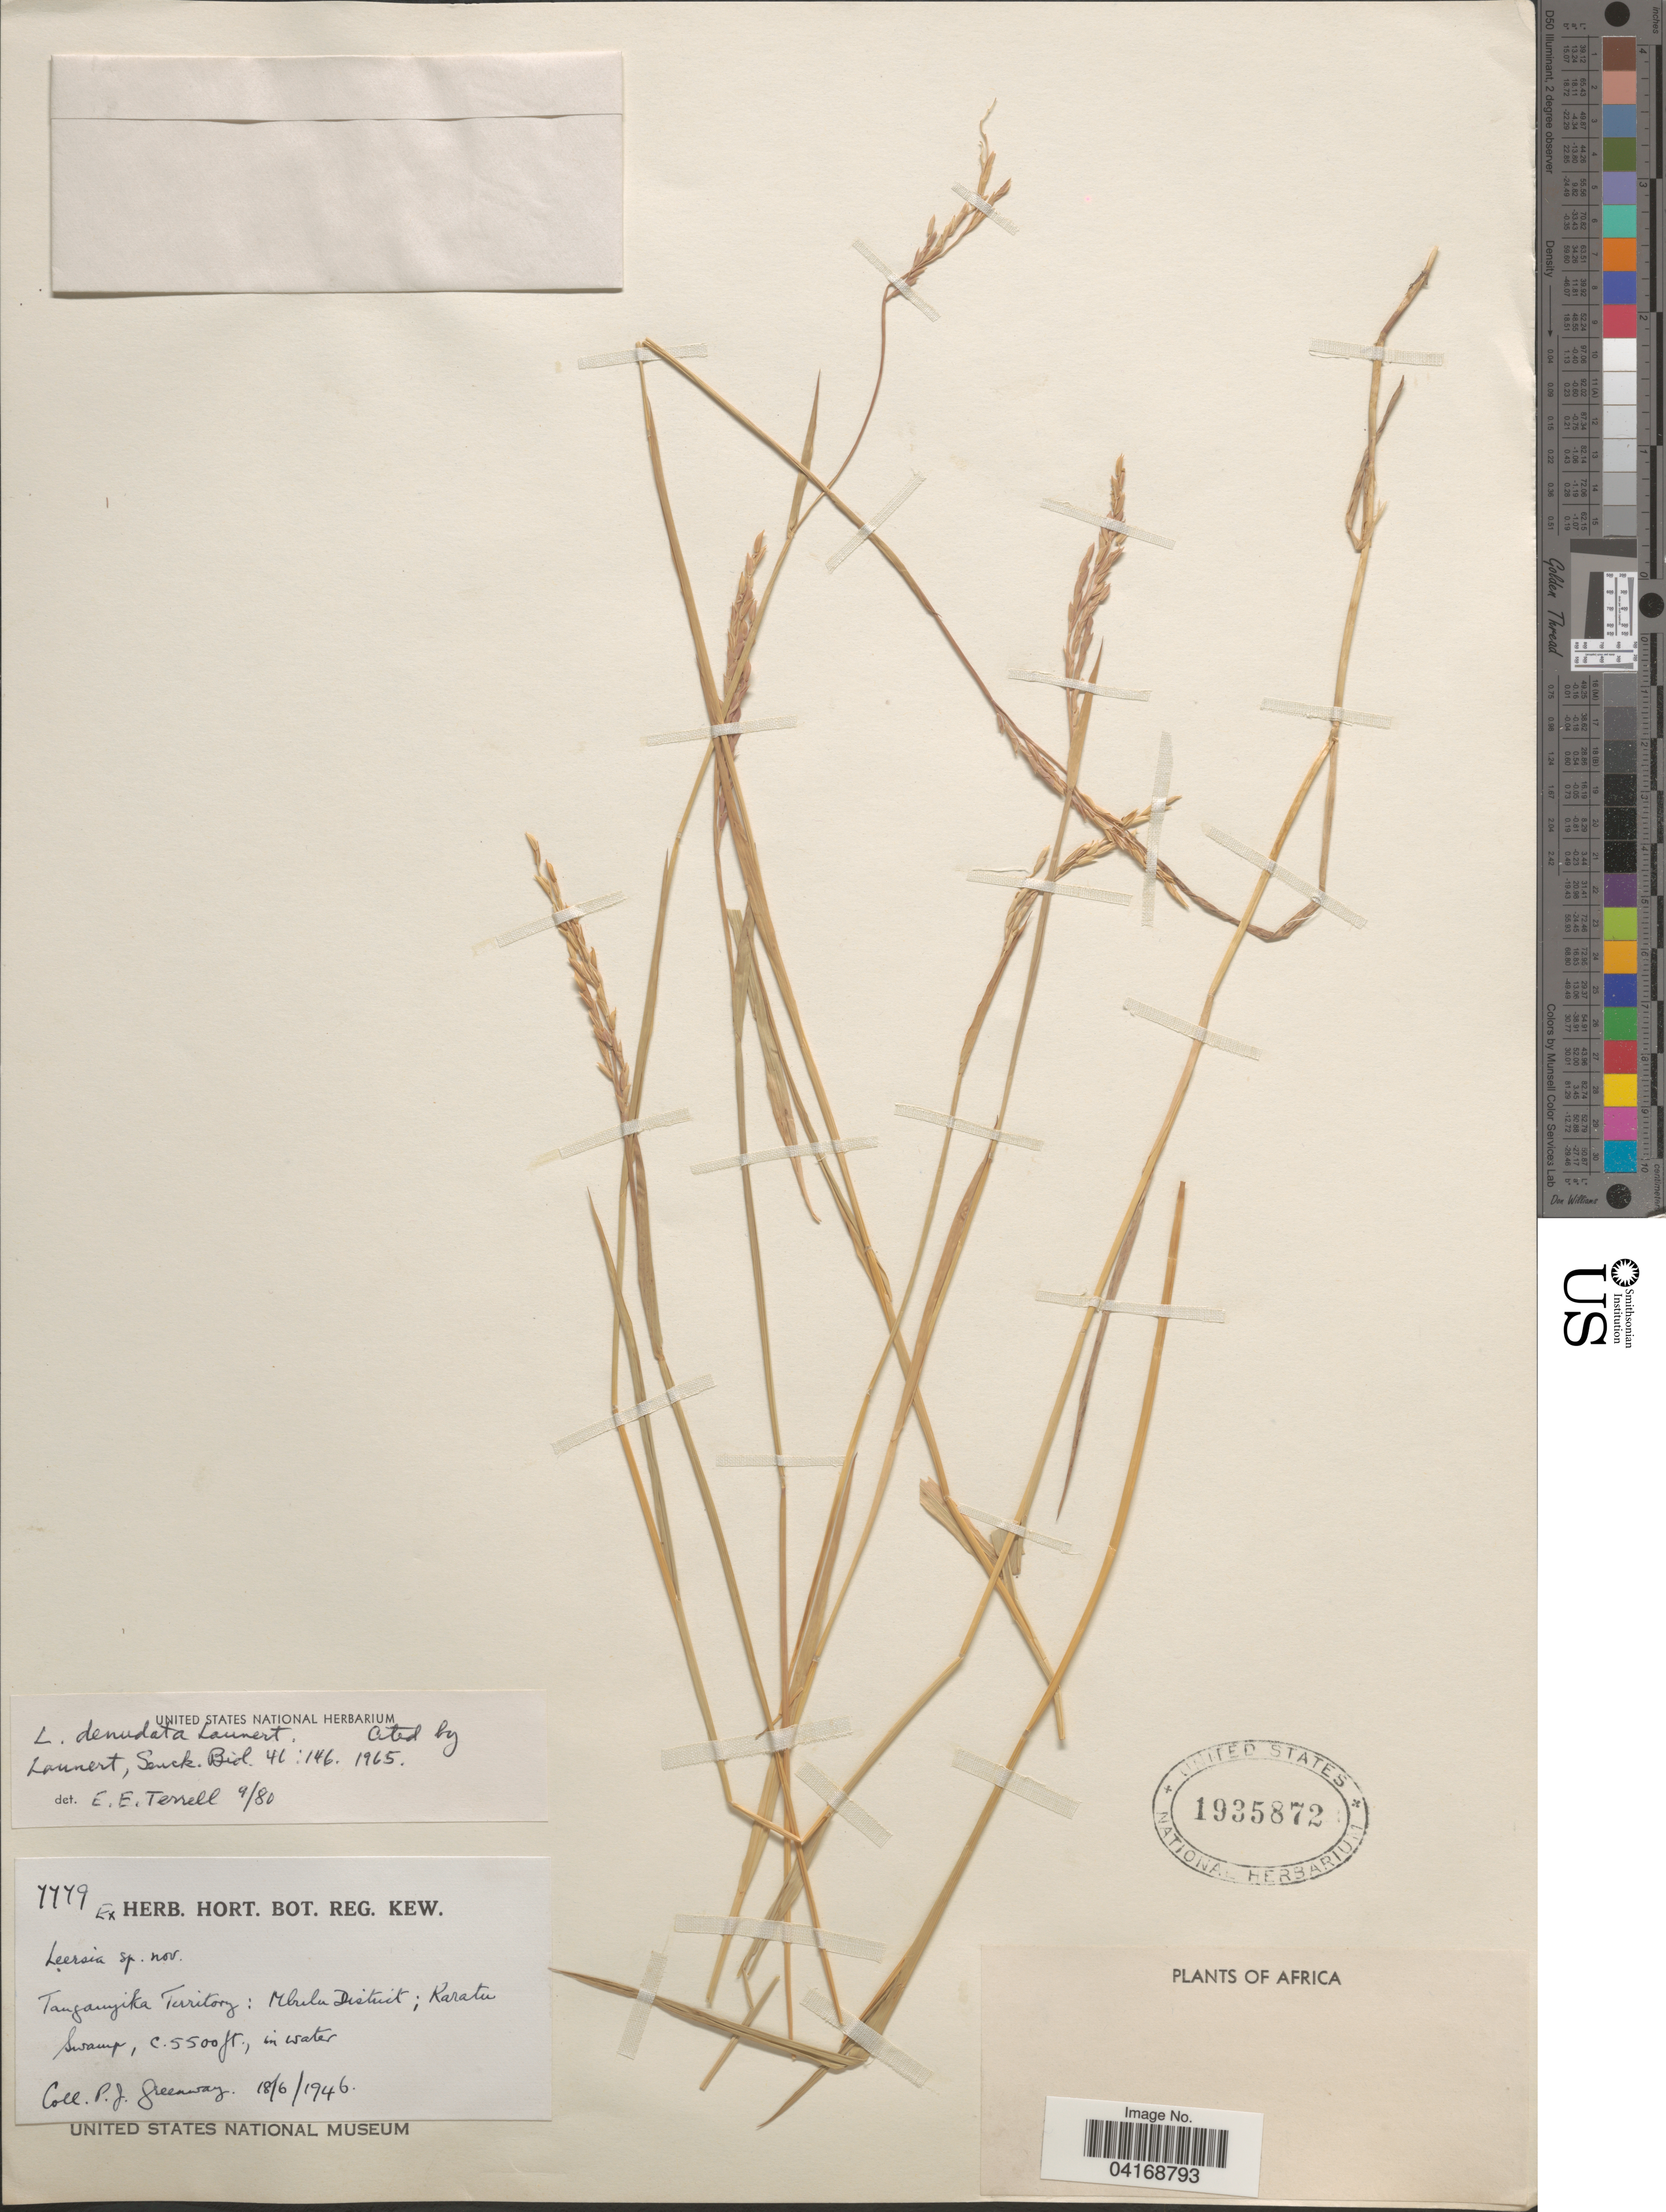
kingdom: Plantae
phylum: Tracheophyta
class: Liliopsida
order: Poales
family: Poaceae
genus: Leersia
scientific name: Leersia denudata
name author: Launert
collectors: P. J. Greenway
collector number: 7779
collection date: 1946-06-18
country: Tanzania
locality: Tanganyika Territory: Mbulu District; Karatu Swamp.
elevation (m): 168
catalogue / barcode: US 1935872